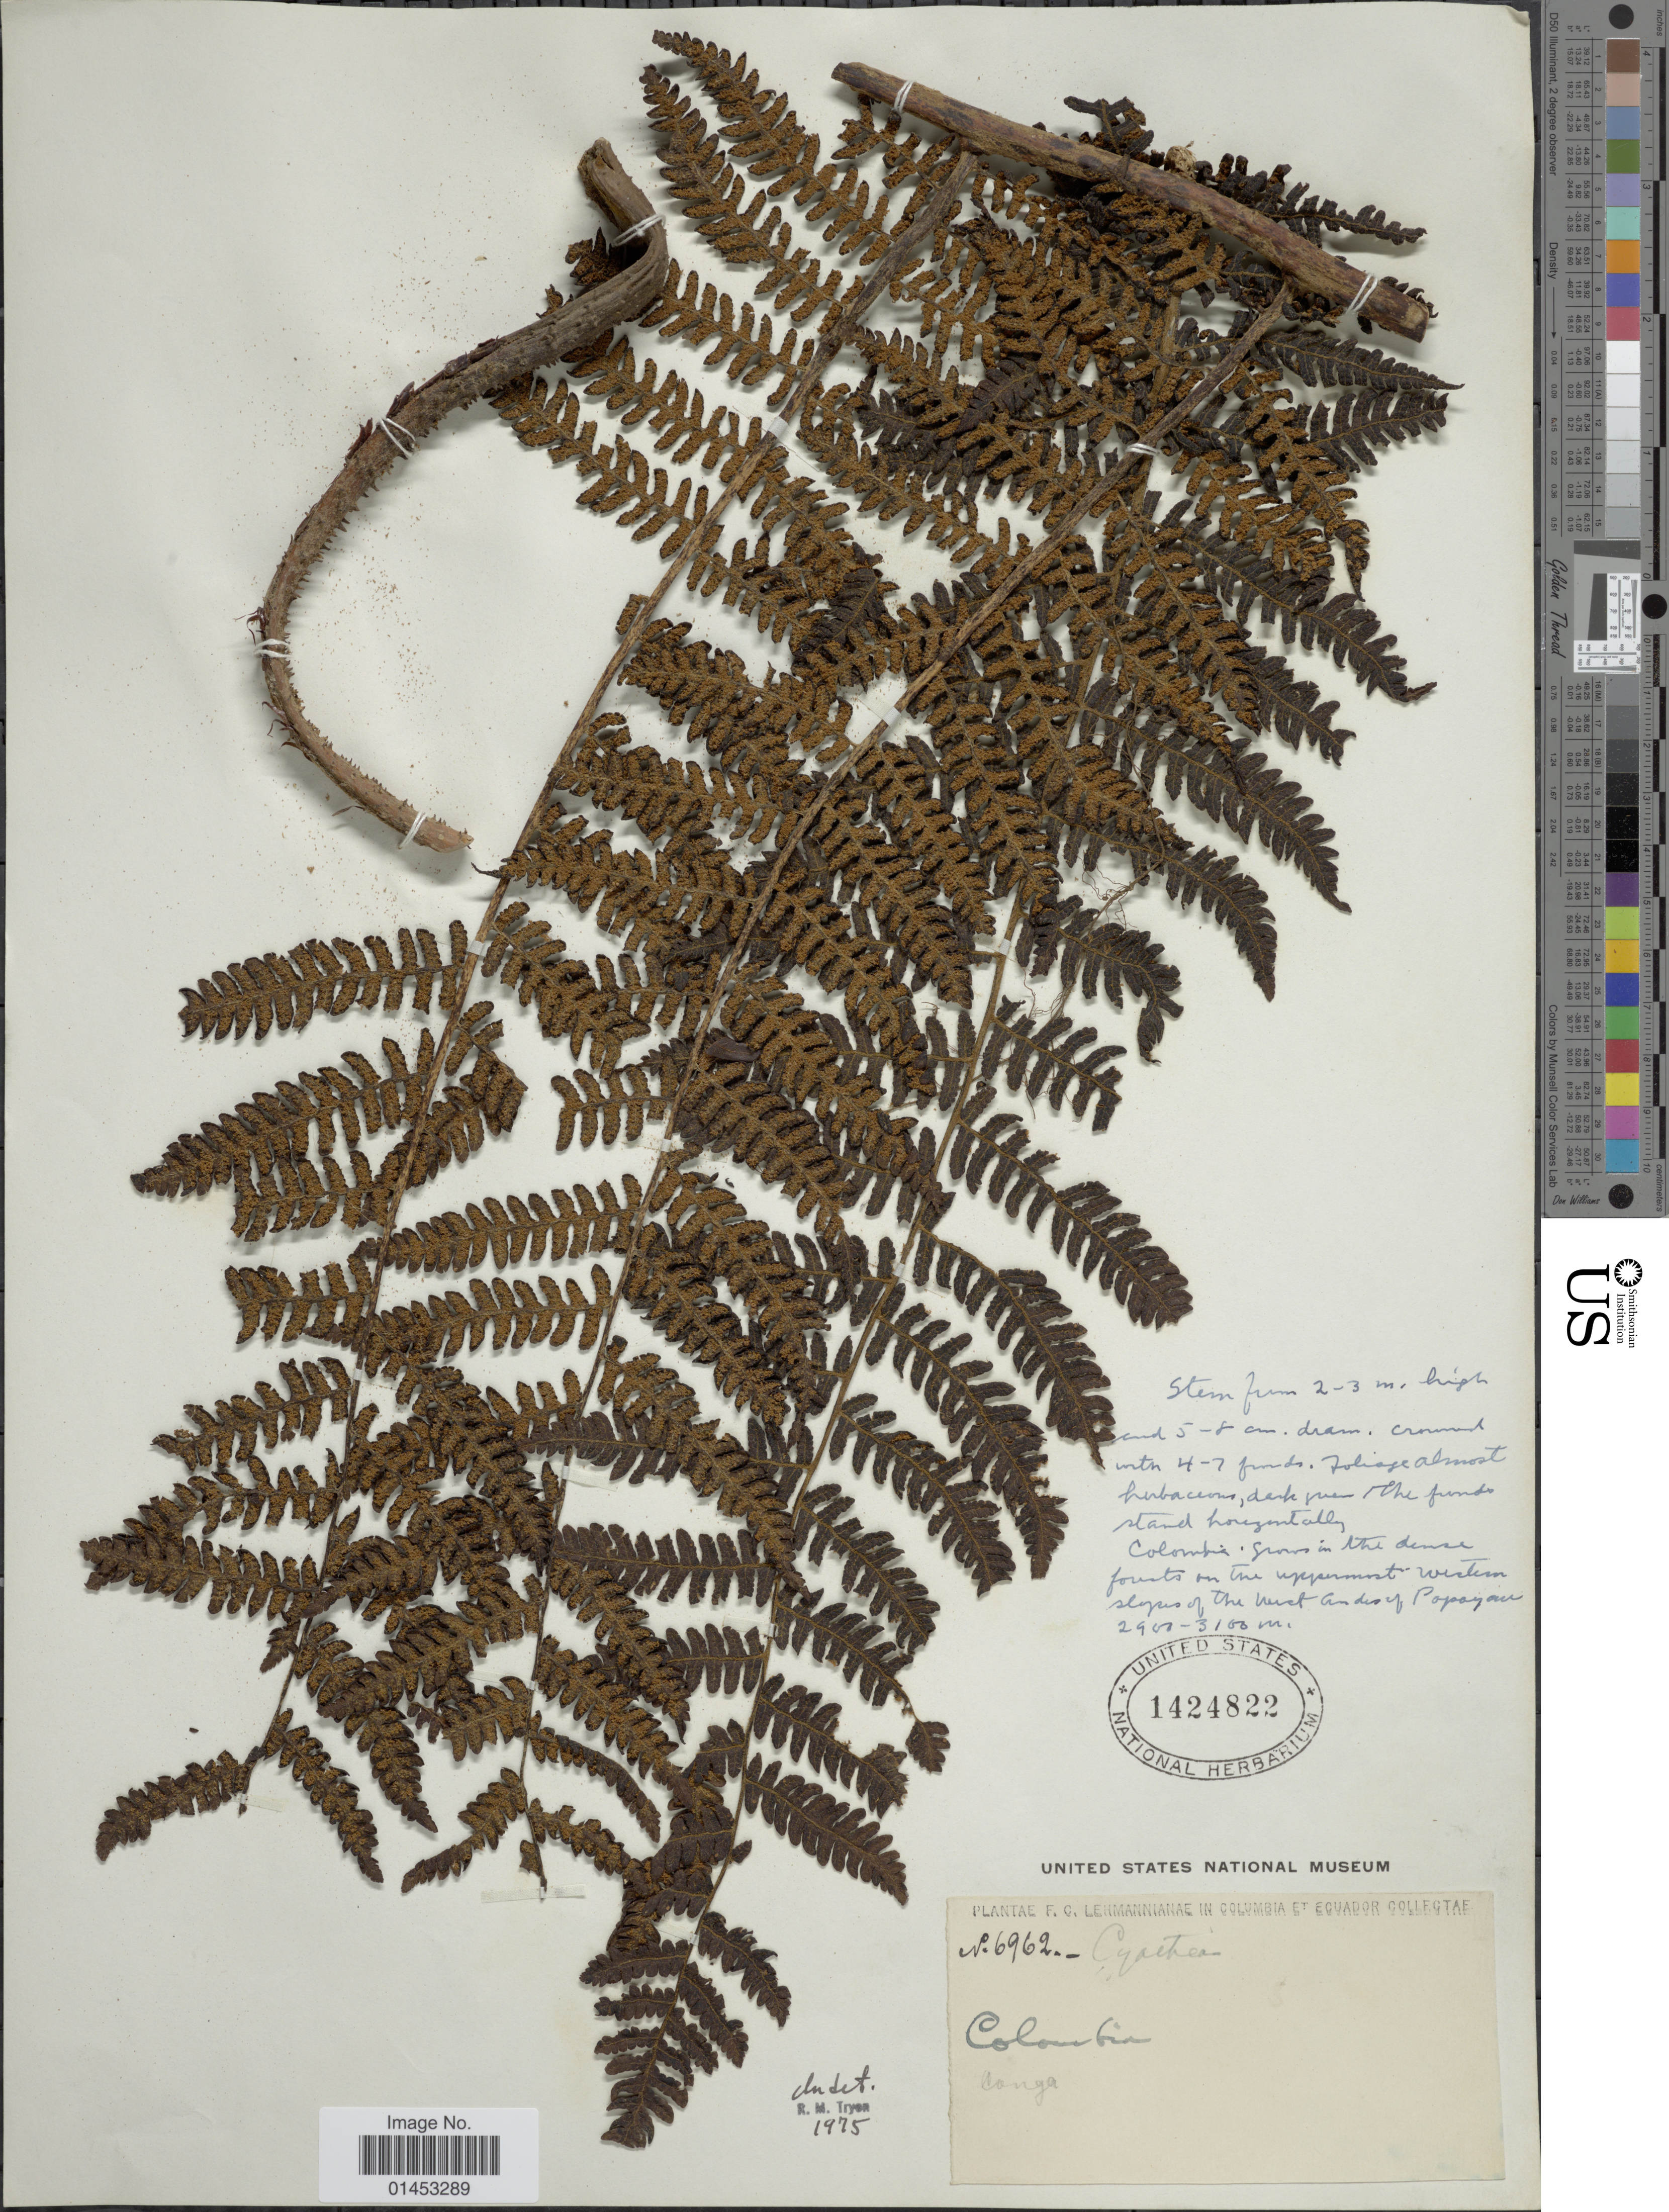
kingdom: Plantae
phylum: Tracheophyta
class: Polypodiopsida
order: Cyatheales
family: Cyatheaceae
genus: Cyathea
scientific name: Cyathea sp.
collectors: F. C. Lehmann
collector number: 6962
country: Colombia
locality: Conga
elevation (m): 2900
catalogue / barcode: US 1424822